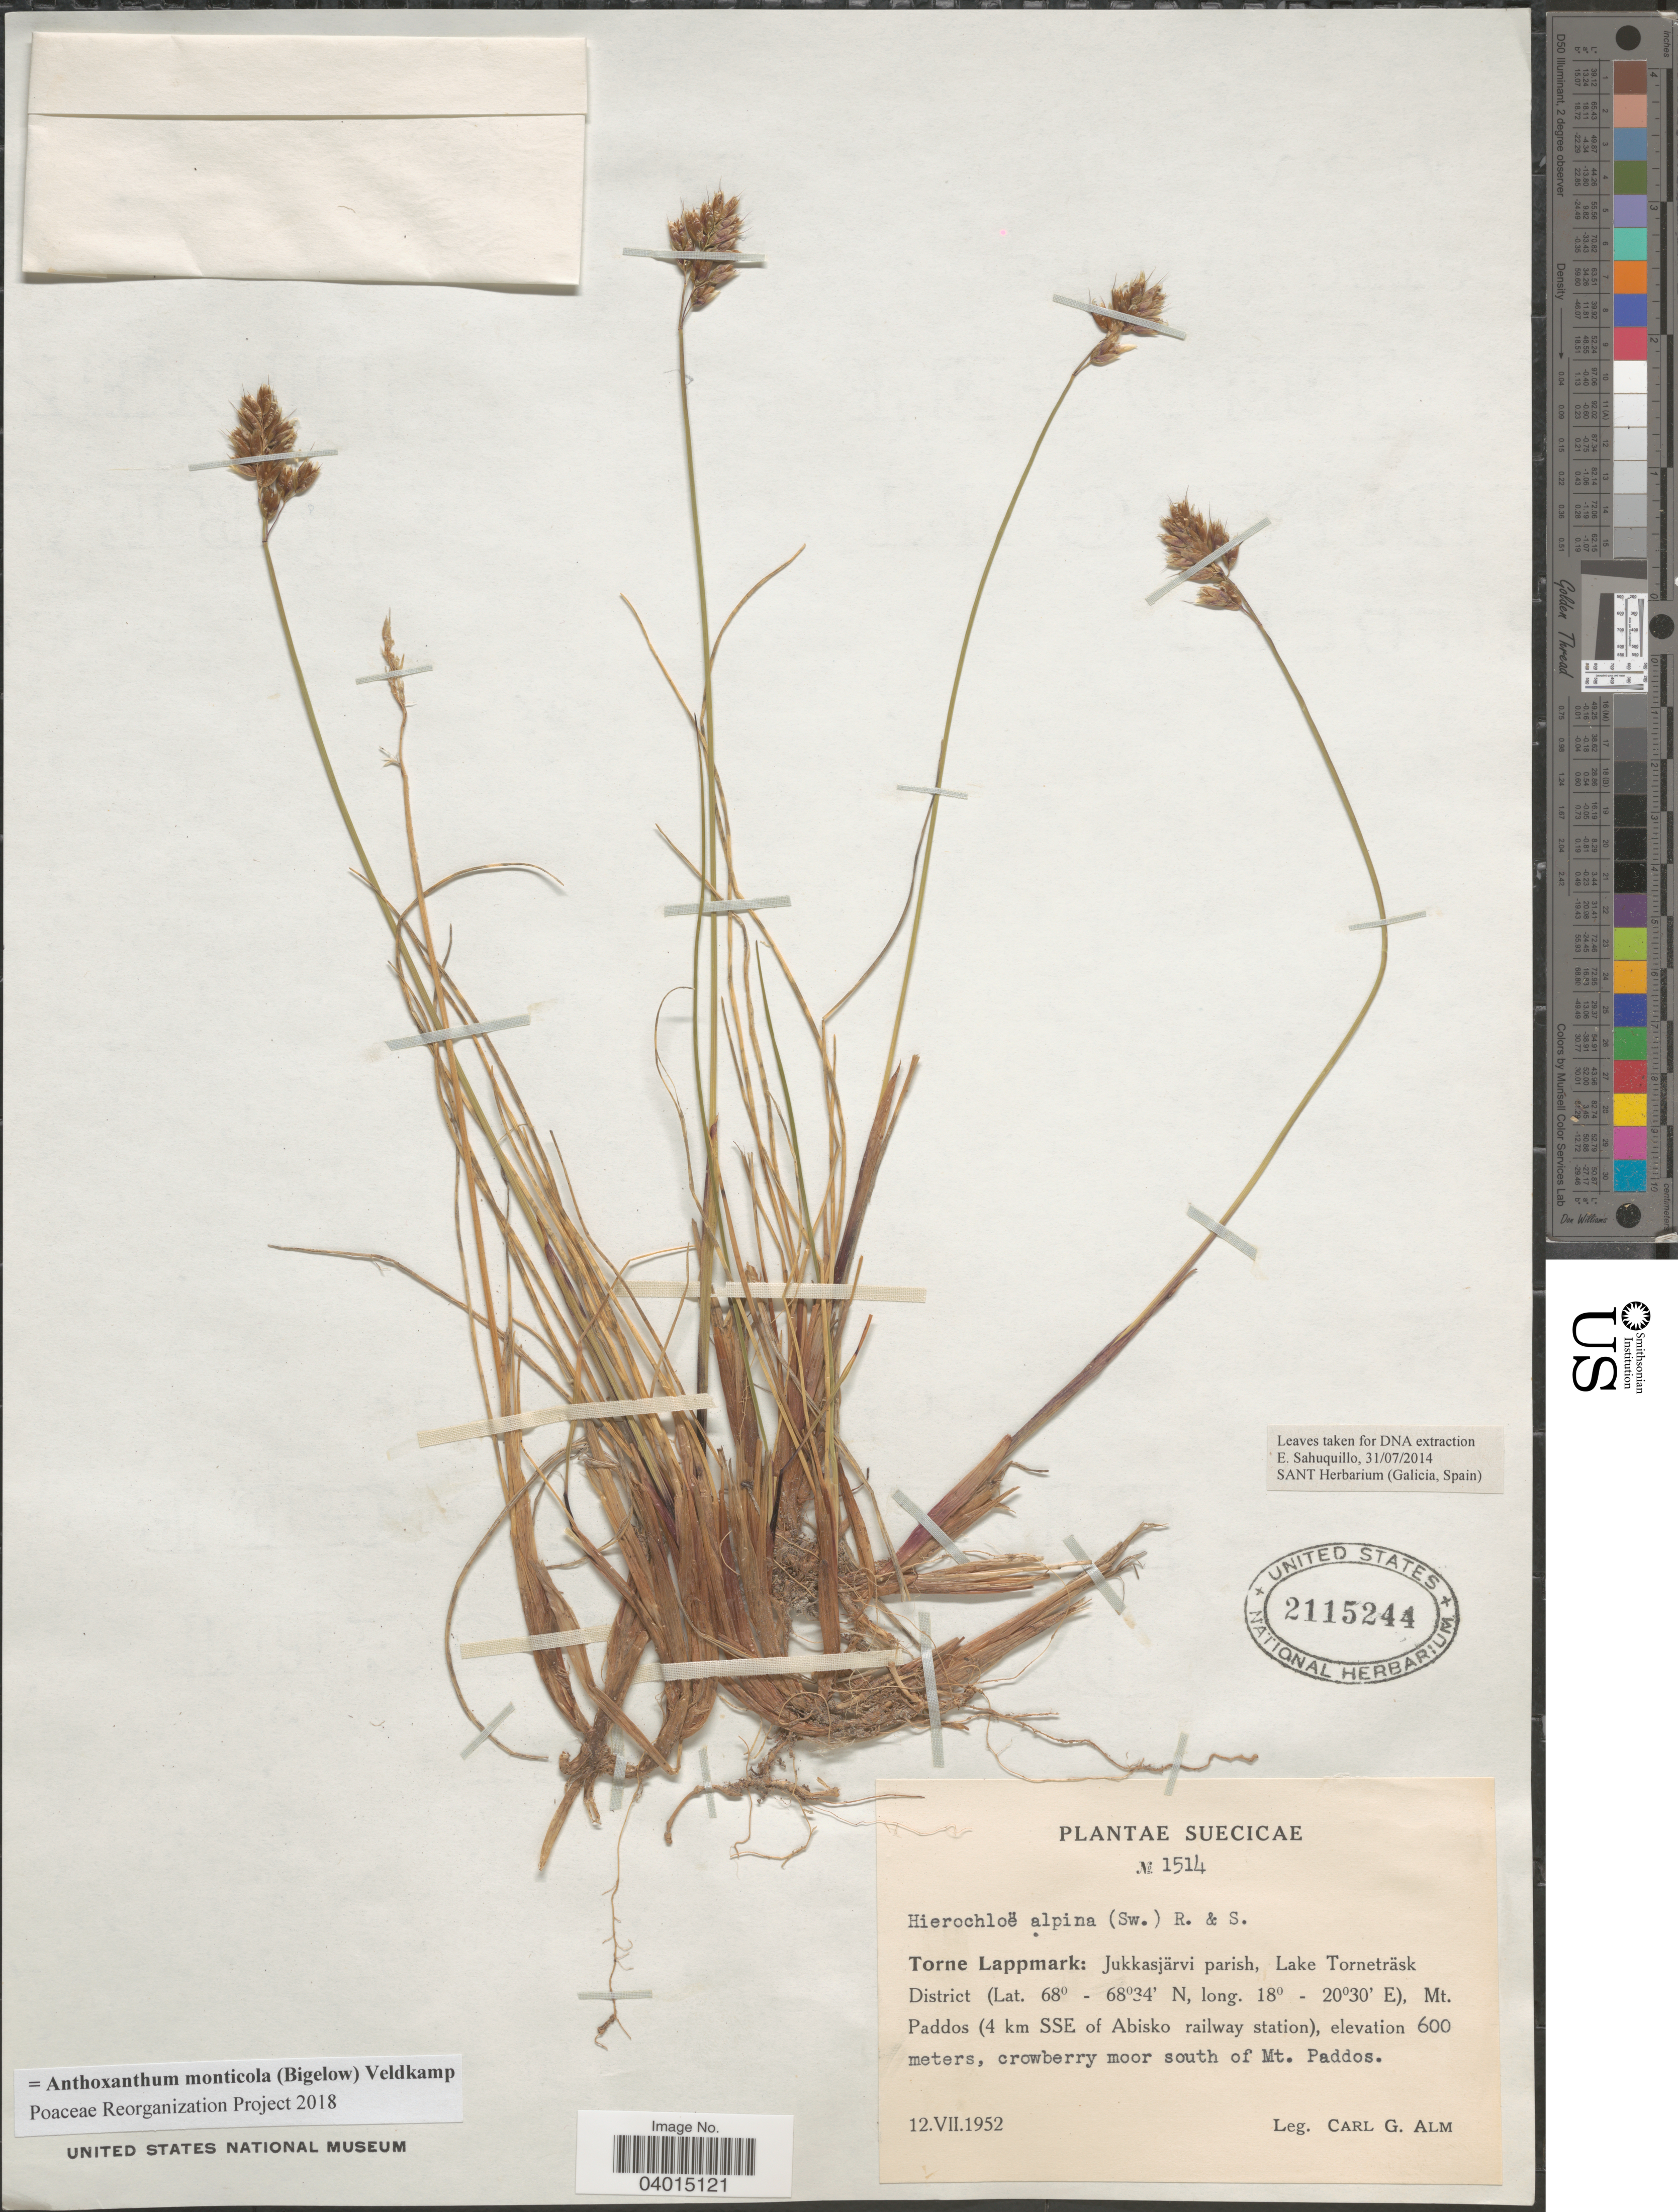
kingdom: Plantae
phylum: Tracheophyta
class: Liliopsida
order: Poales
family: Poaceae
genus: Anthoxanthum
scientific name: Anthoxanthum monticola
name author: (Bigelow) Veldkamp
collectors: C. G. Alm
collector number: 1514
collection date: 1952-07-12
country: Sweden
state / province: Norrbotten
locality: Suecicae. Torne Lappmark: Jukkasjärvi parish, Lake Torneträsk District. Mt. Paddos (4 km SSE of Abisko railway station), crowberry moor south of Mt. Paddos.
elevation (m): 600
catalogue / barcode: US 2115244